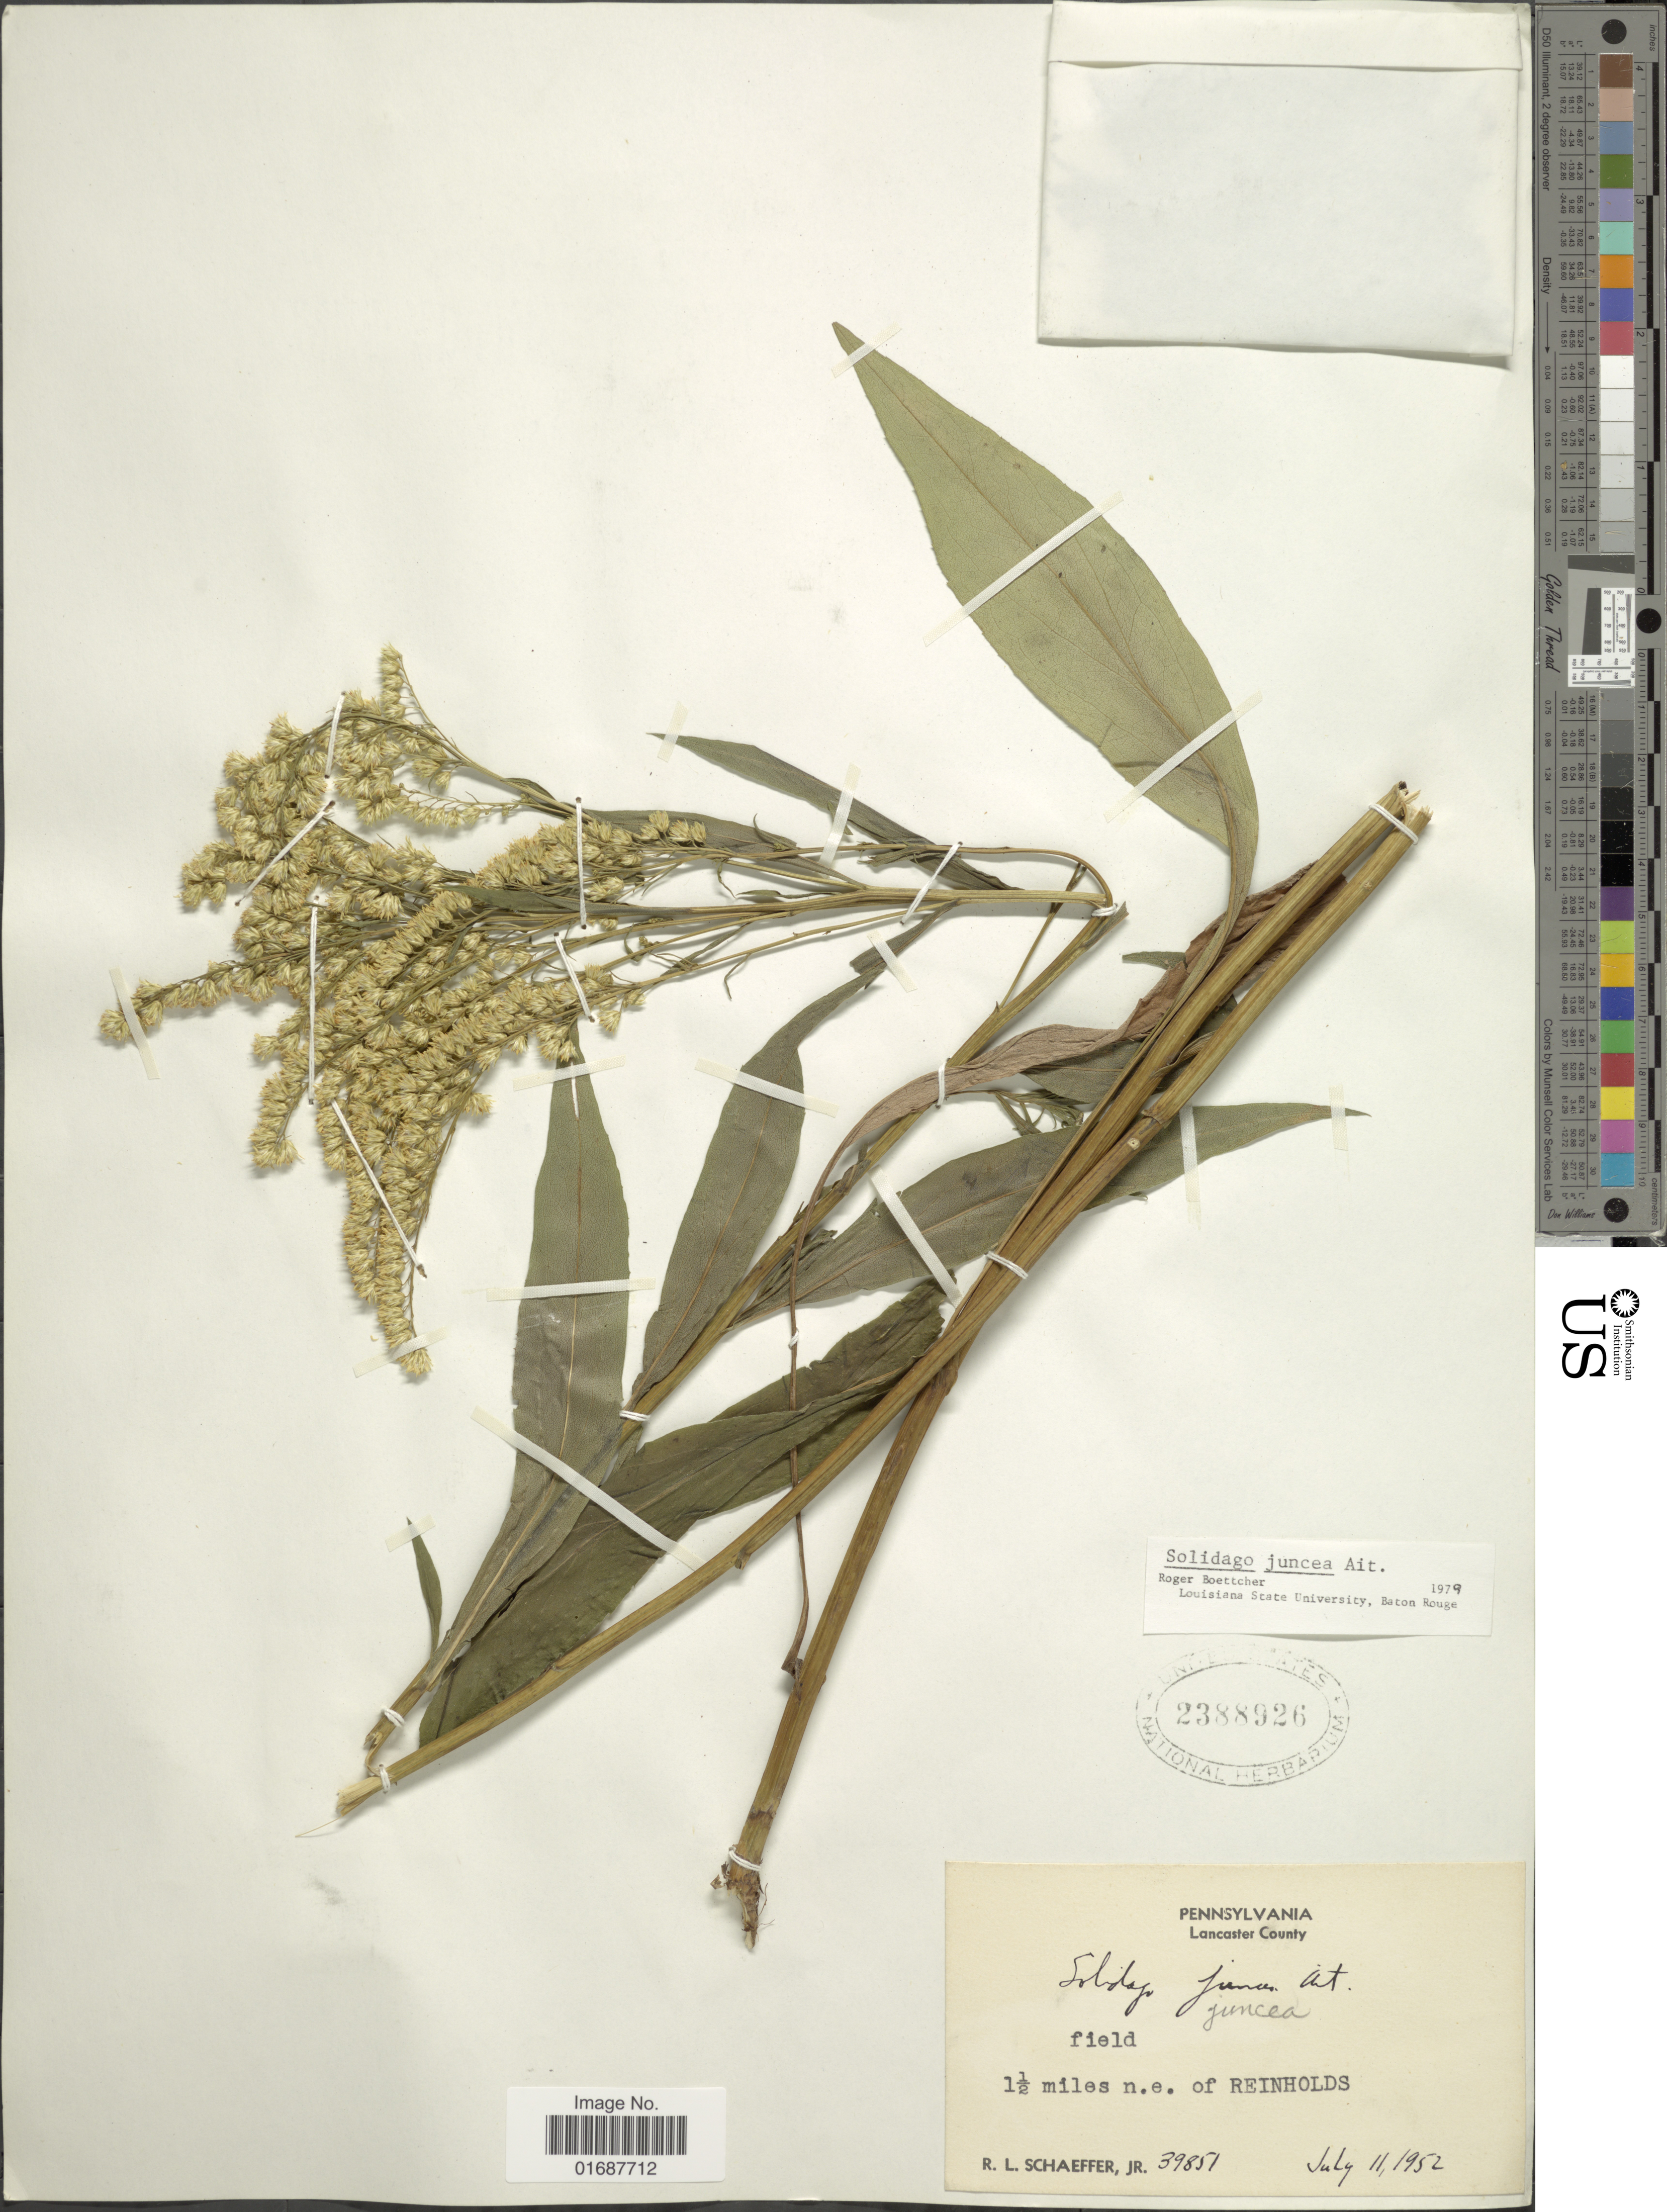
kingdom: Plantae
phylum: Tracheophyta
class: Magnoliopsida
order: Asterales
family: Asteraceae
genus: Solidago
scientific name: Solidago juncea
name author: Aiton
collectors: R. L. Schaeffer Jr.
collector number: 39851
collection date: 1952-07-11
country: United States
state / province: Pennsylvania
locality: Lancaster County. 1½ miles n.e. of Reinholds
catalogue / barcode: US 2388926